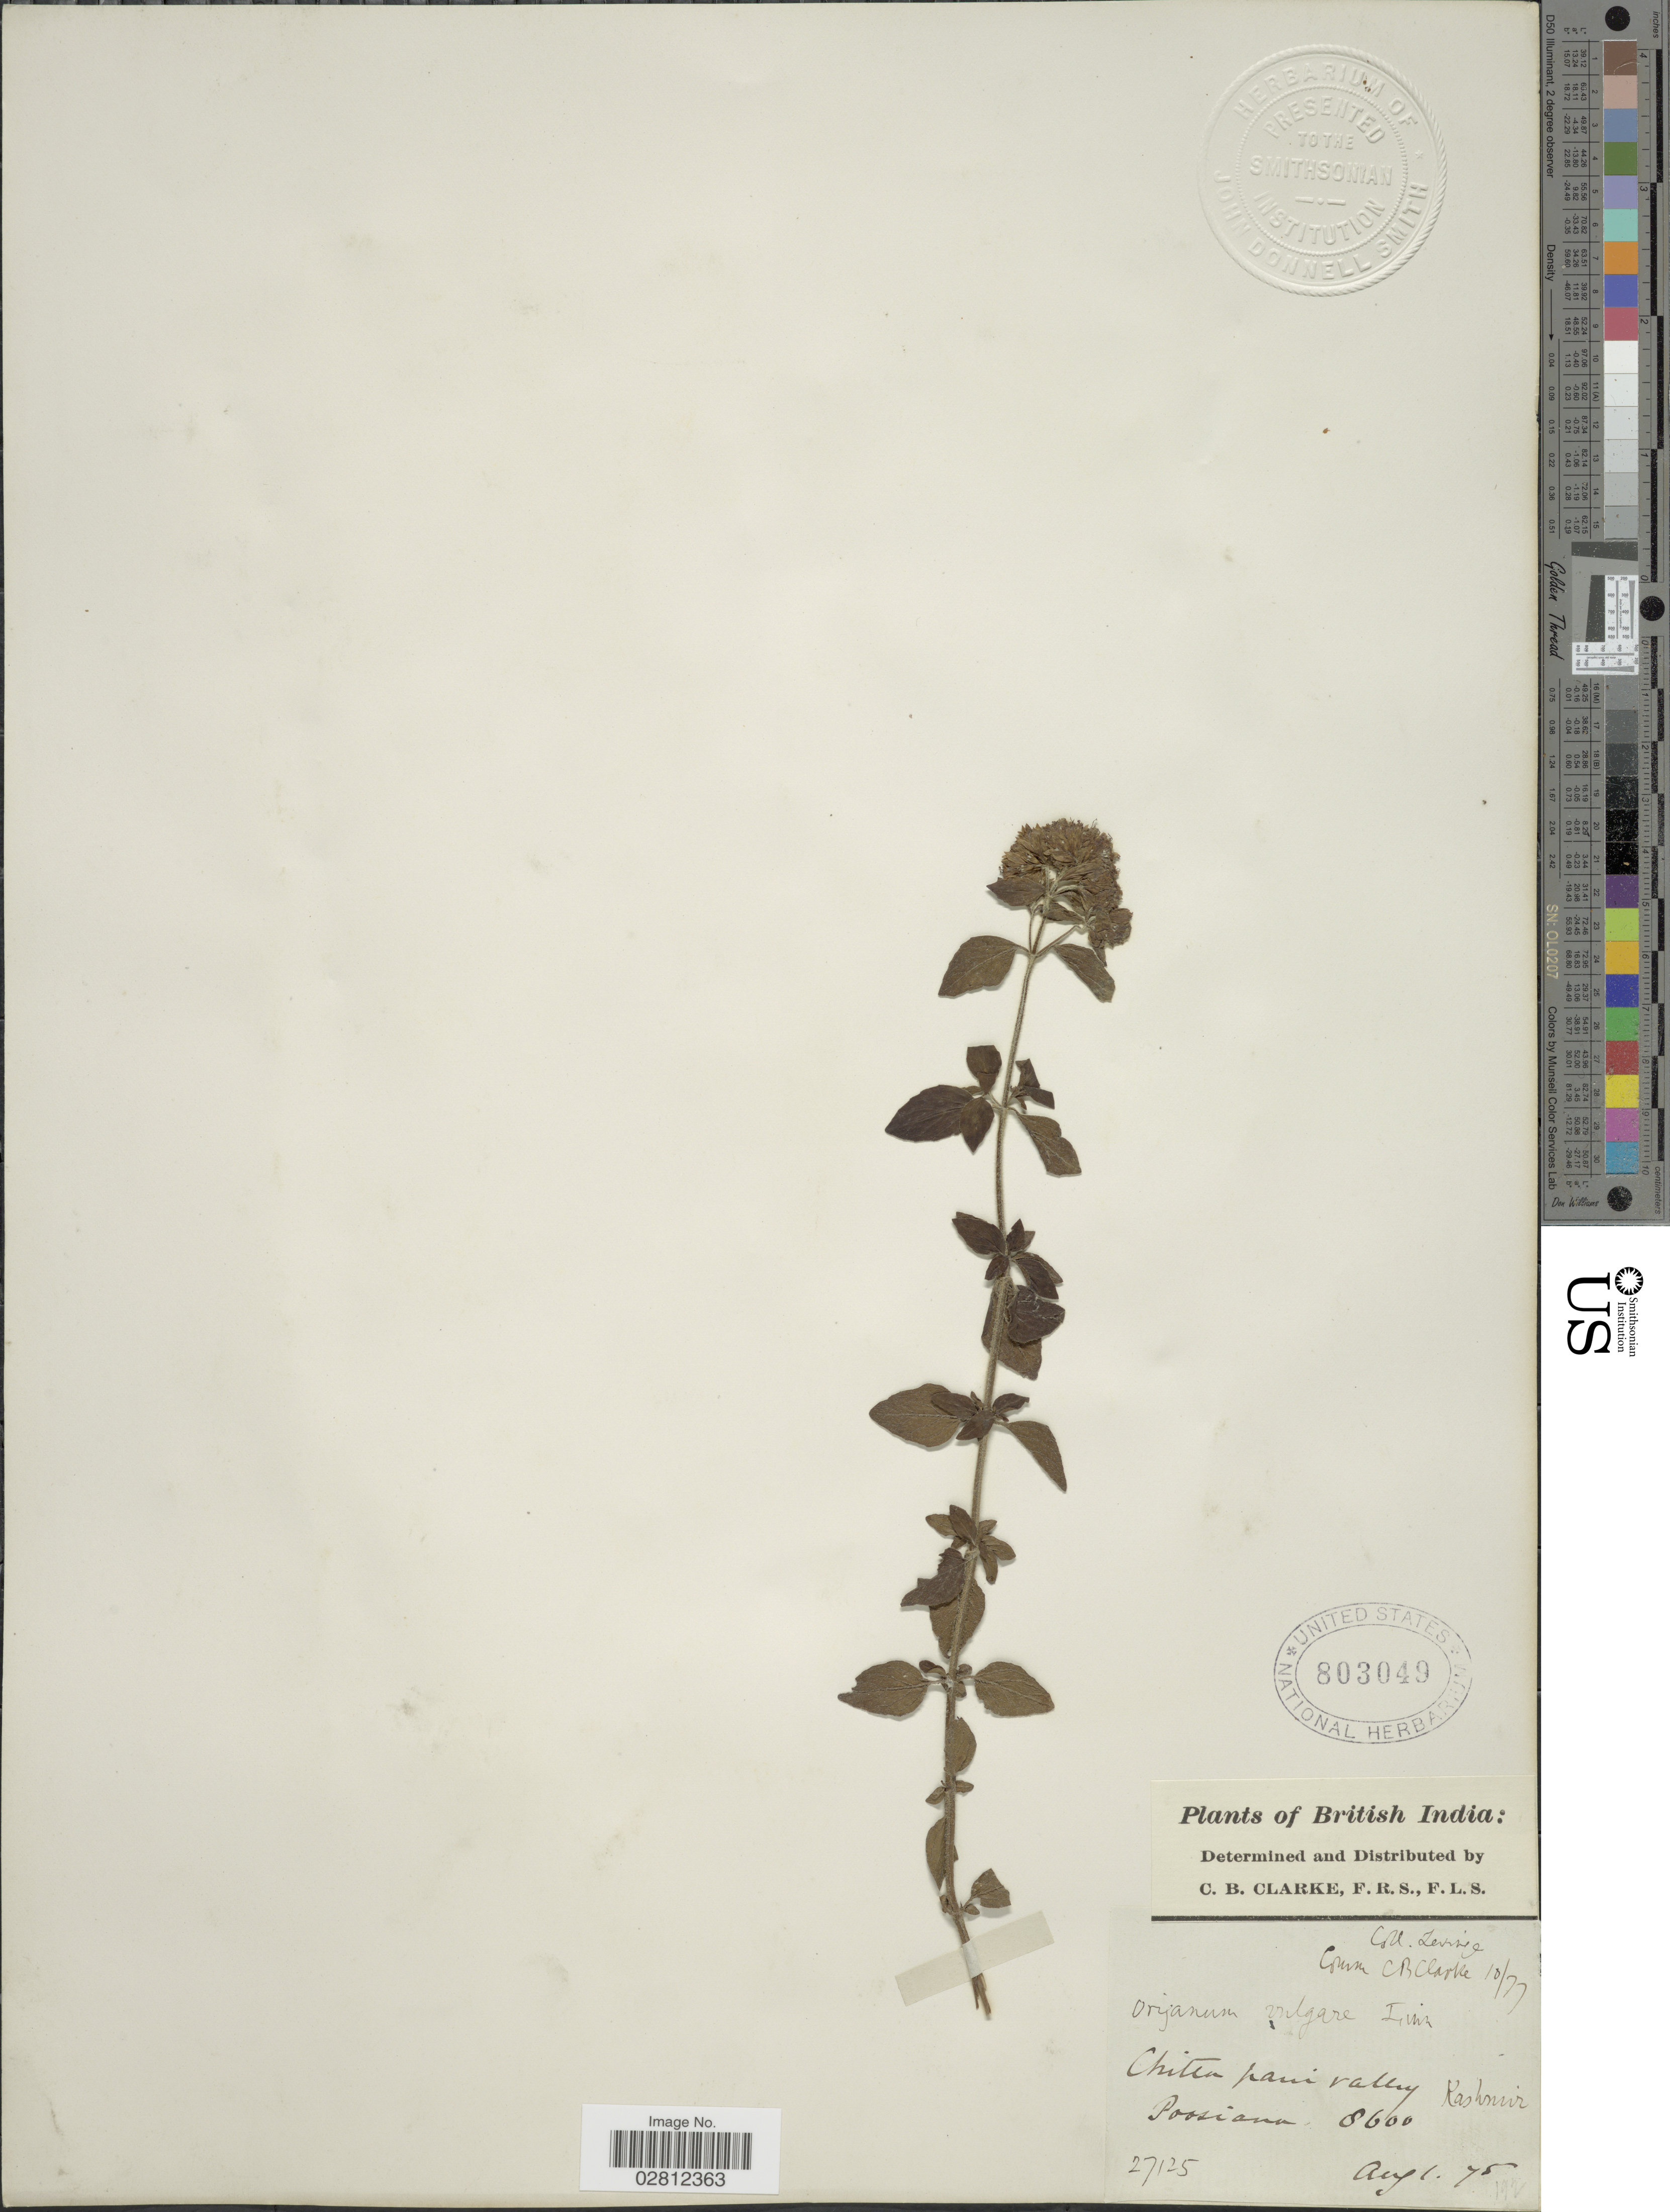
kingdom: Plantae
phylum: Tracheophyta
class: Magnoliopsida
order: Lamiales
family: Lamiaceae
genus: Origanum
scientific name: Origanum vulgare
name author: L.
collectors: Levinge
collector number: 27125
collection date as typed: Transcribed d/m/y: 1/8/75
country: India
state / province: Jammu and Kashmir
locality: British India, Chitea pani valley, Kashmir, Poosiana.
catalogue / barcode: US 803049